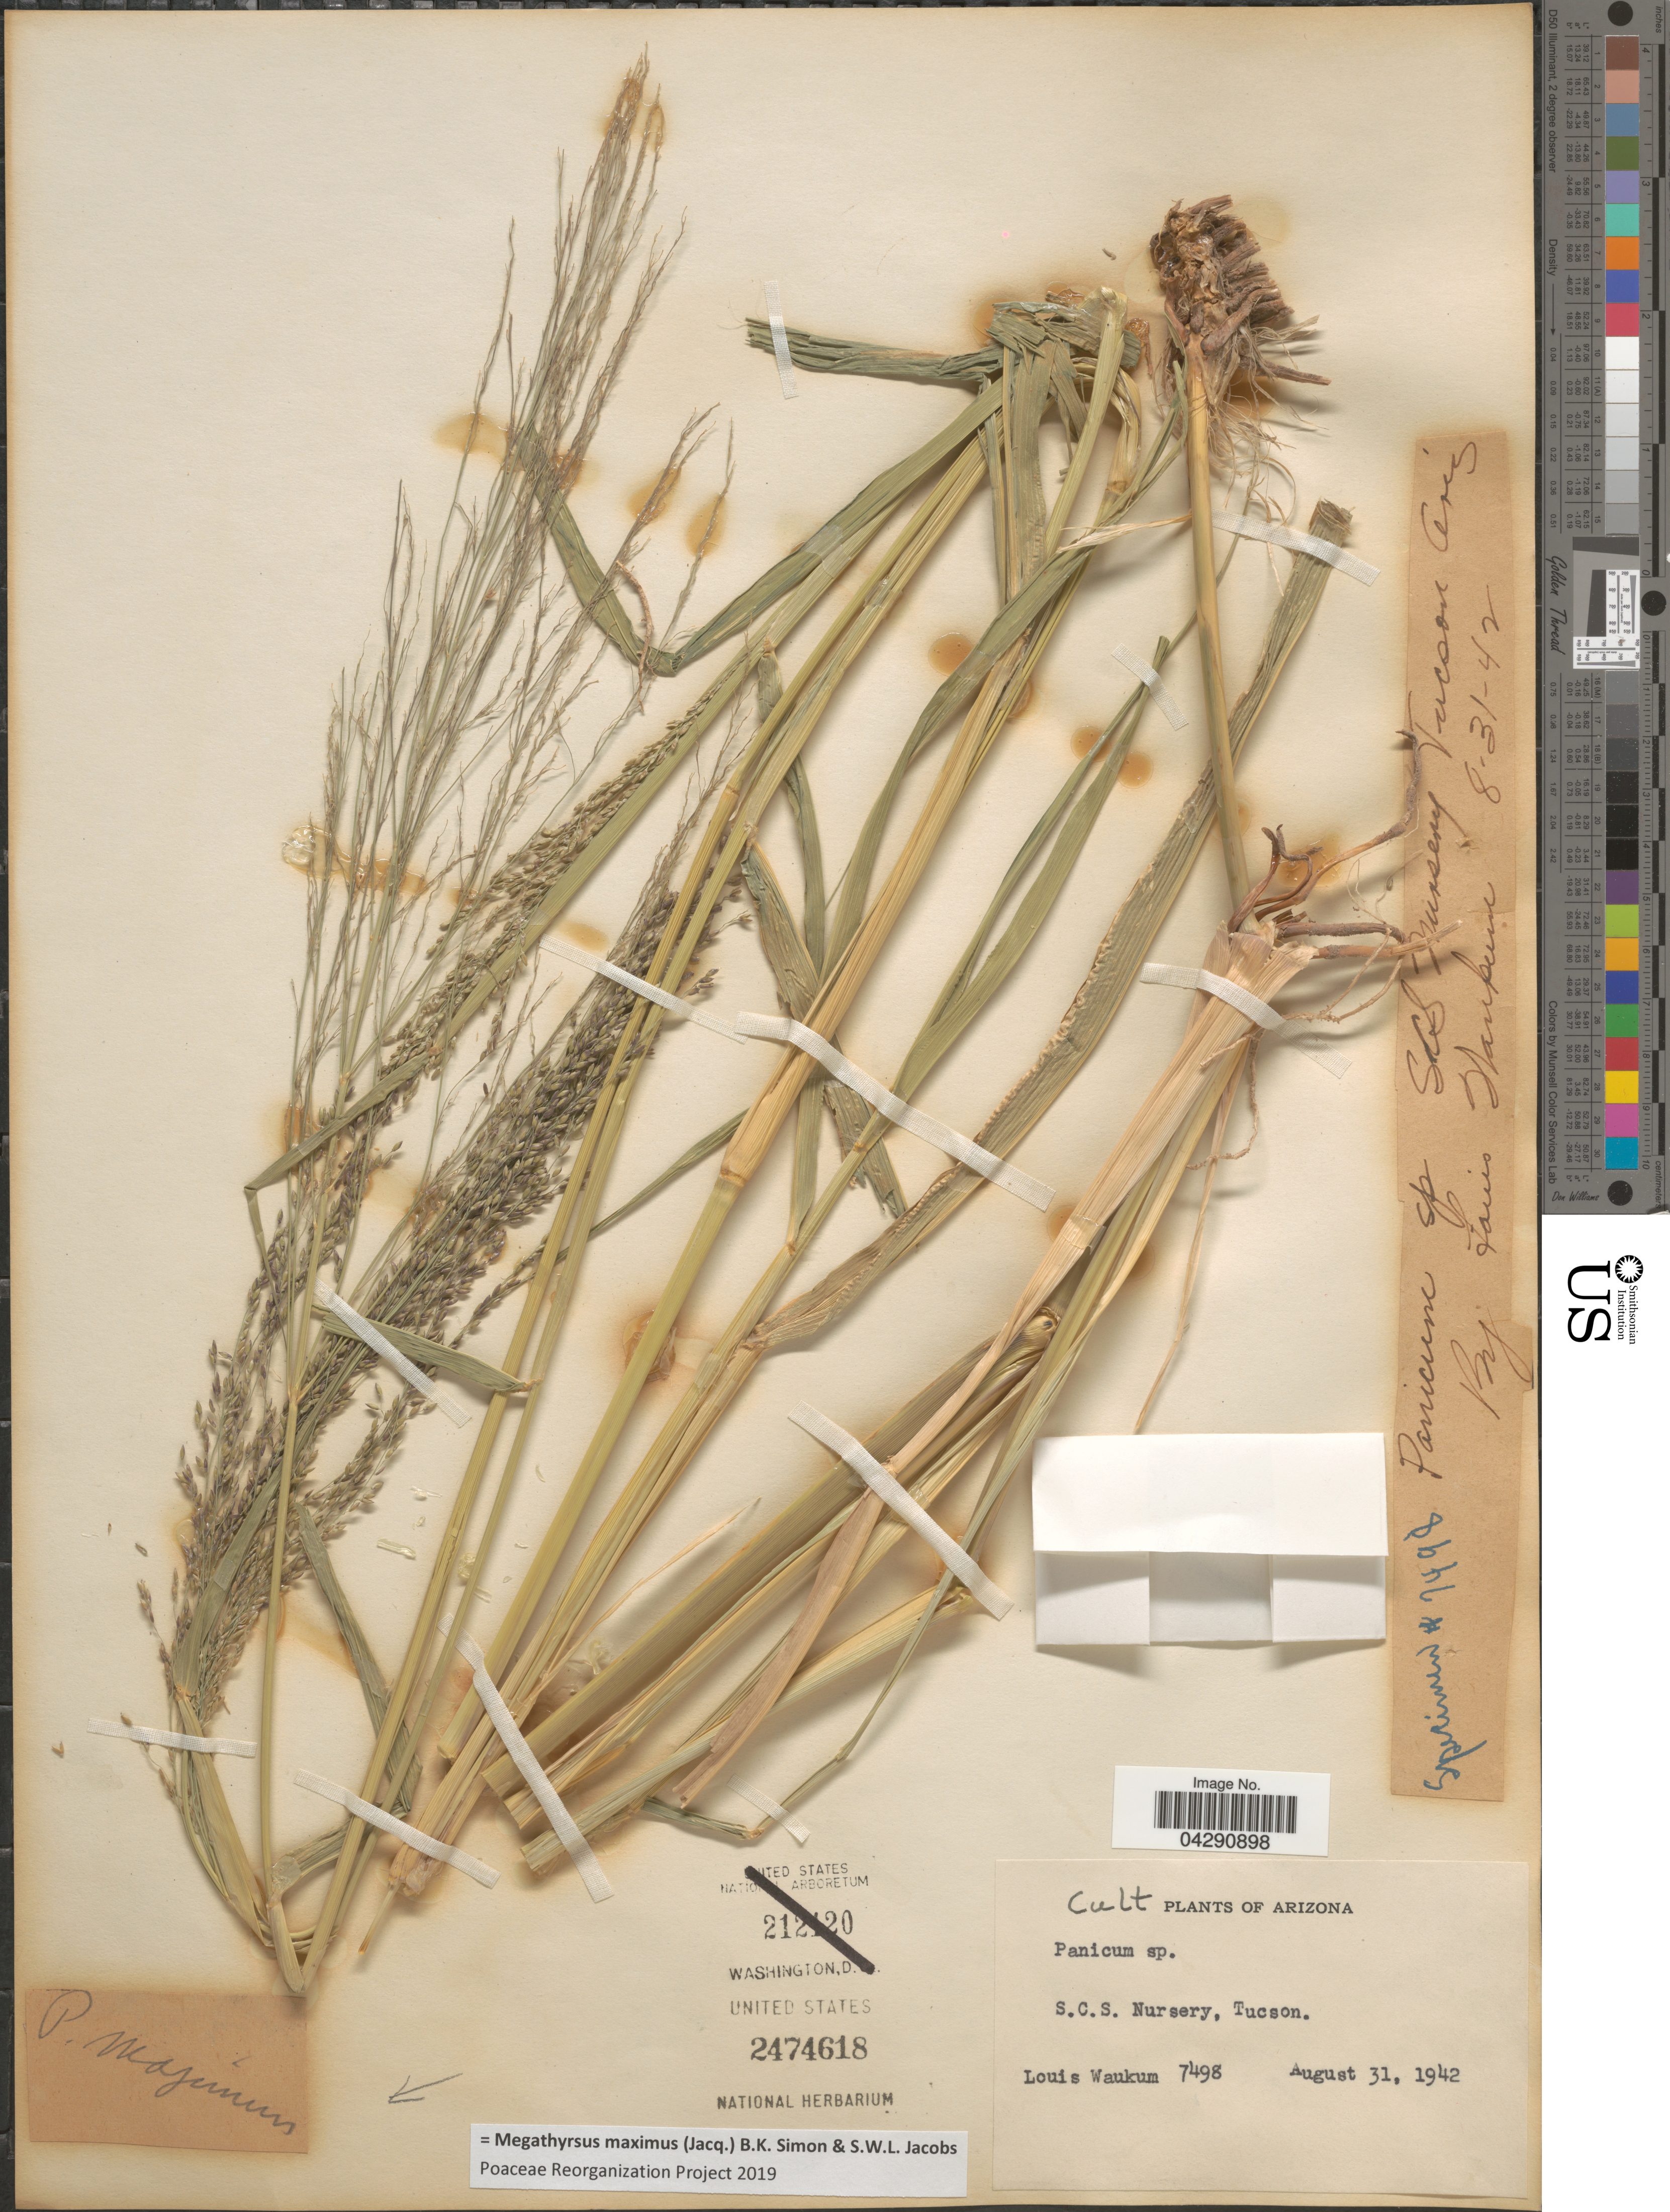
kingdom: Plantae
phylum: Tracheophyta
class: Liliopsida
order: Poales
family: Poaceae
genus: Megathyrsus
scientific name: Megathyrsus maximus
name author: (Jacq.) B.K. Simon & S.W.L. Jacobs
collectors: L. Waukum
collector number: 7498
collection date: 1942-08-31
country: United States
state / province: Arizona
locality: S.C.S. Nursery, Tucson.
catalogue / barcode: US 2474618